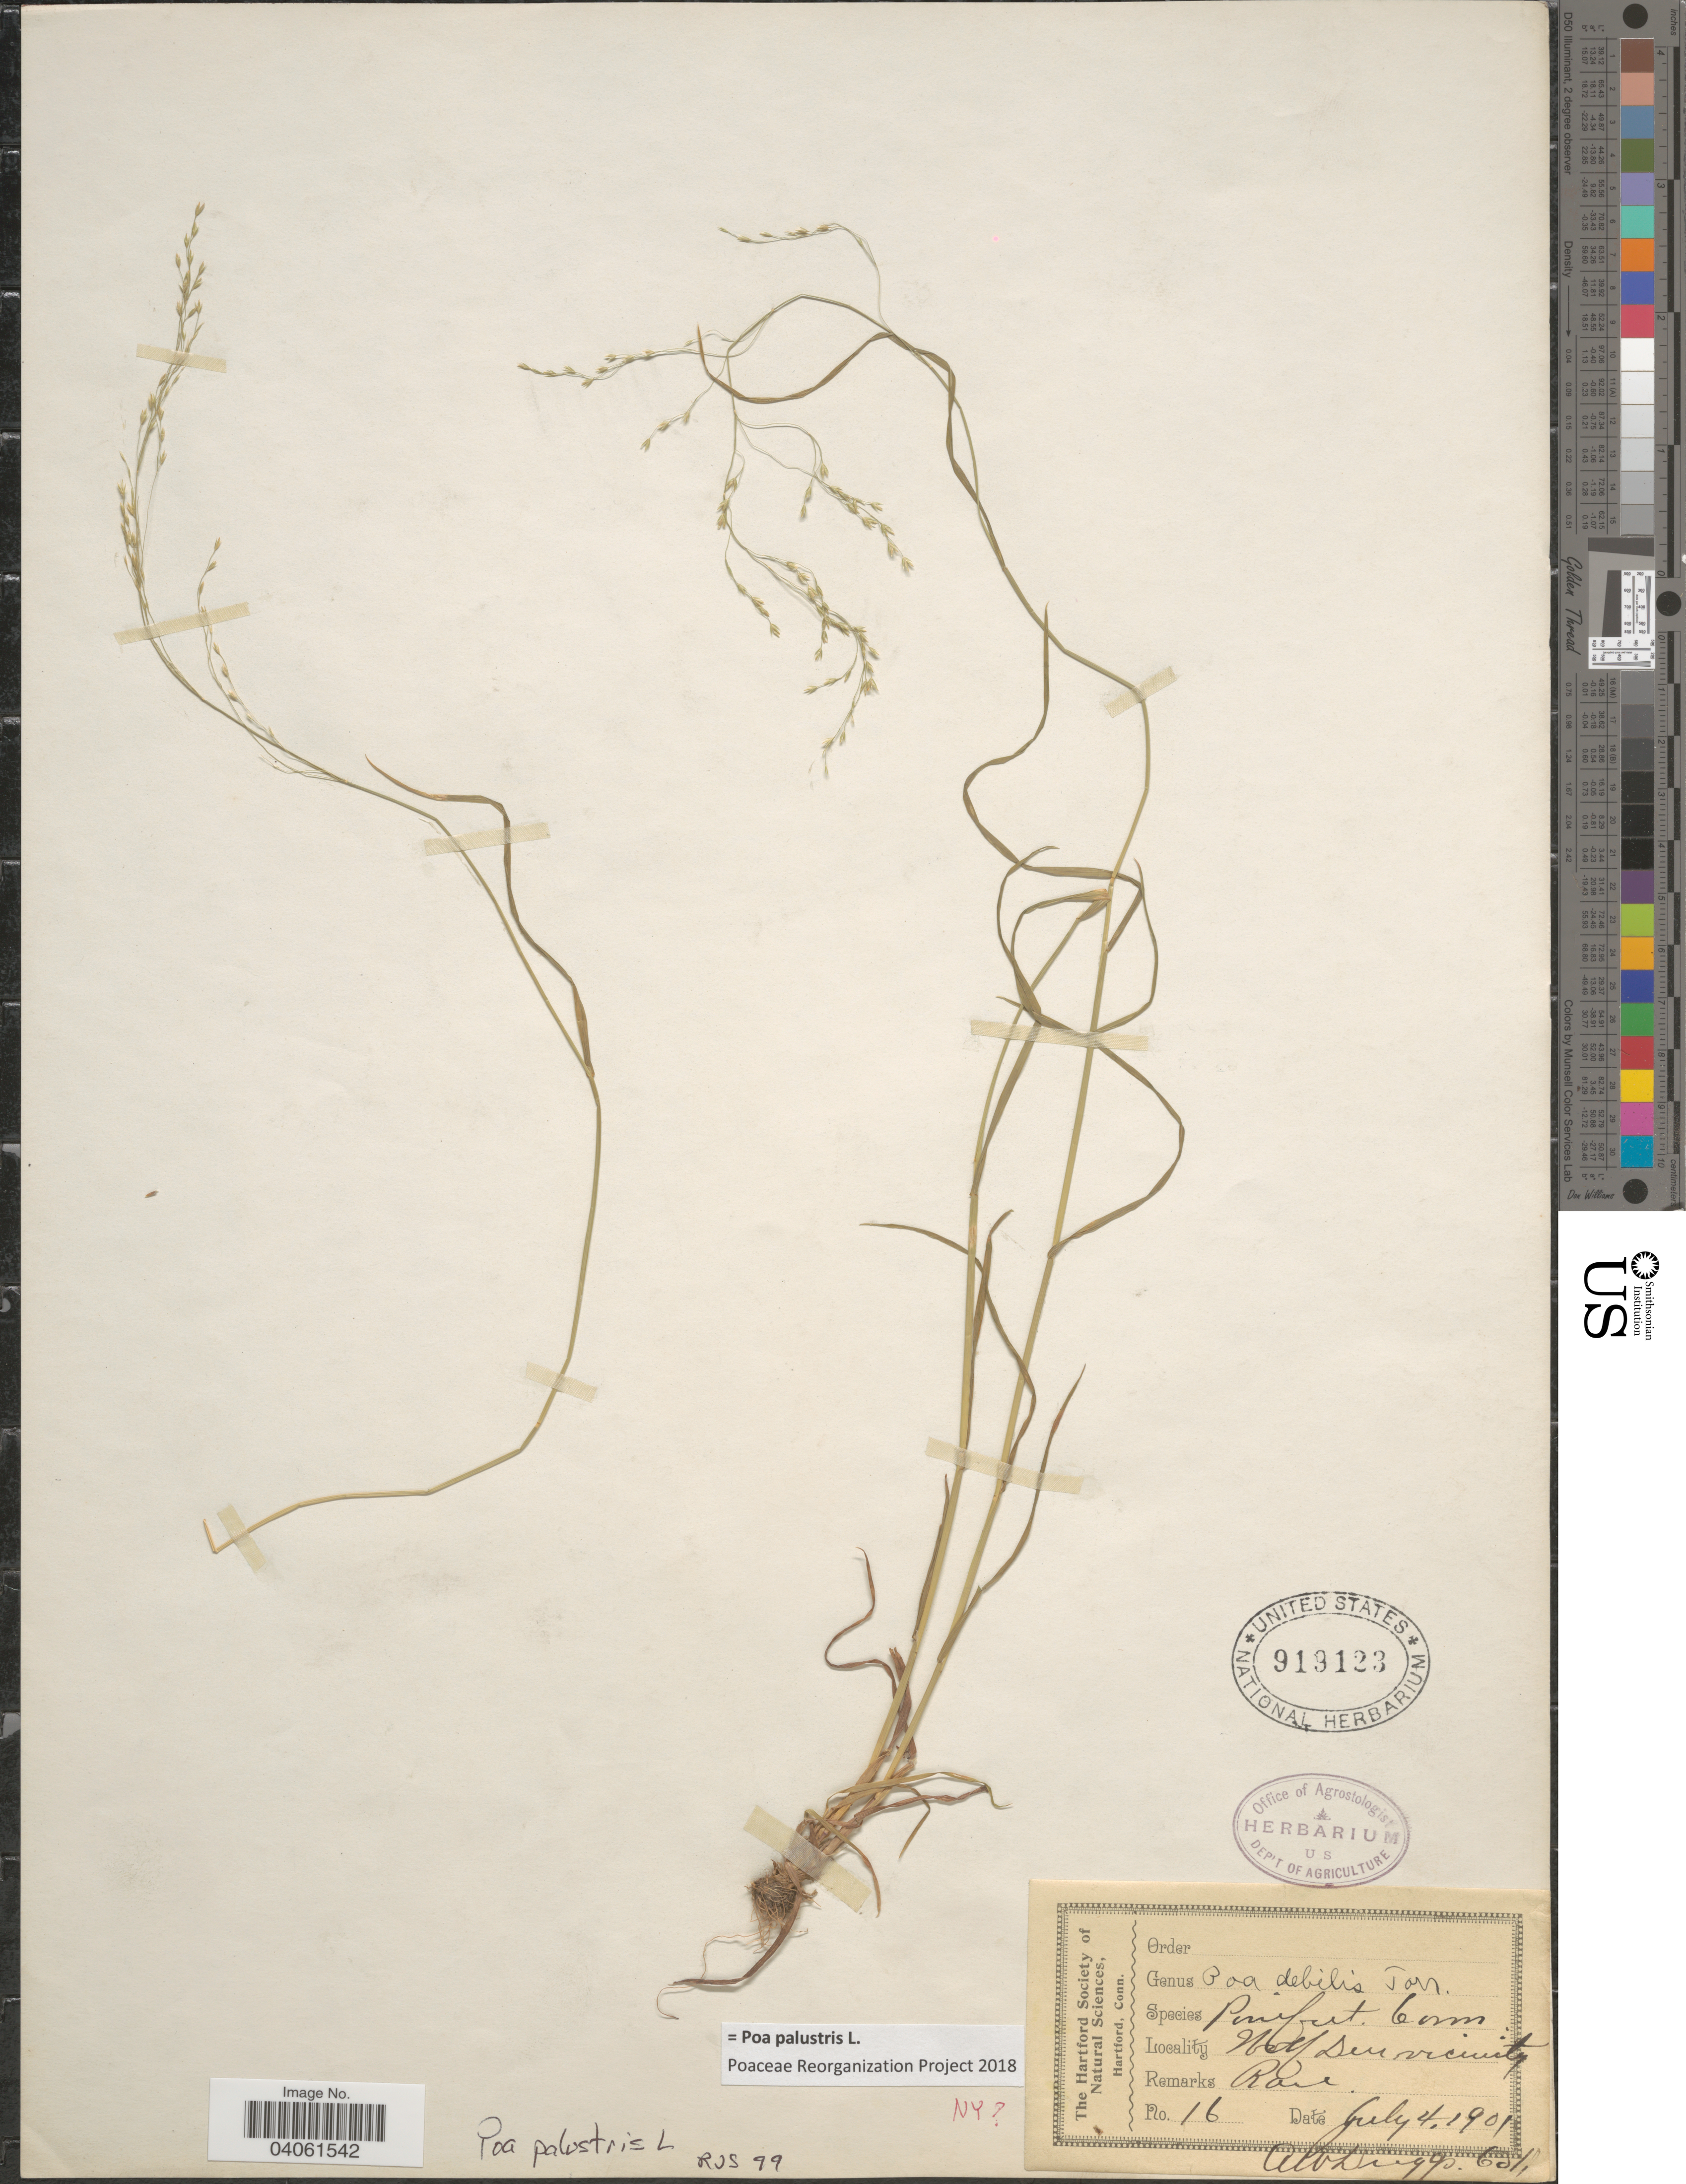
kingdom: Plantae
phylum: Tracheophyta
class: Liliopsida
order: Poales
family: Poaceae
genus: Poa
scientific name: Poa palustris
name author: L.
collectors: A. Driggs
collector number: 16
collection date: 1901-07-04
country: United States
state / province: New York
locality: NY Den vicinity.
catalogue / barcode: US 919123